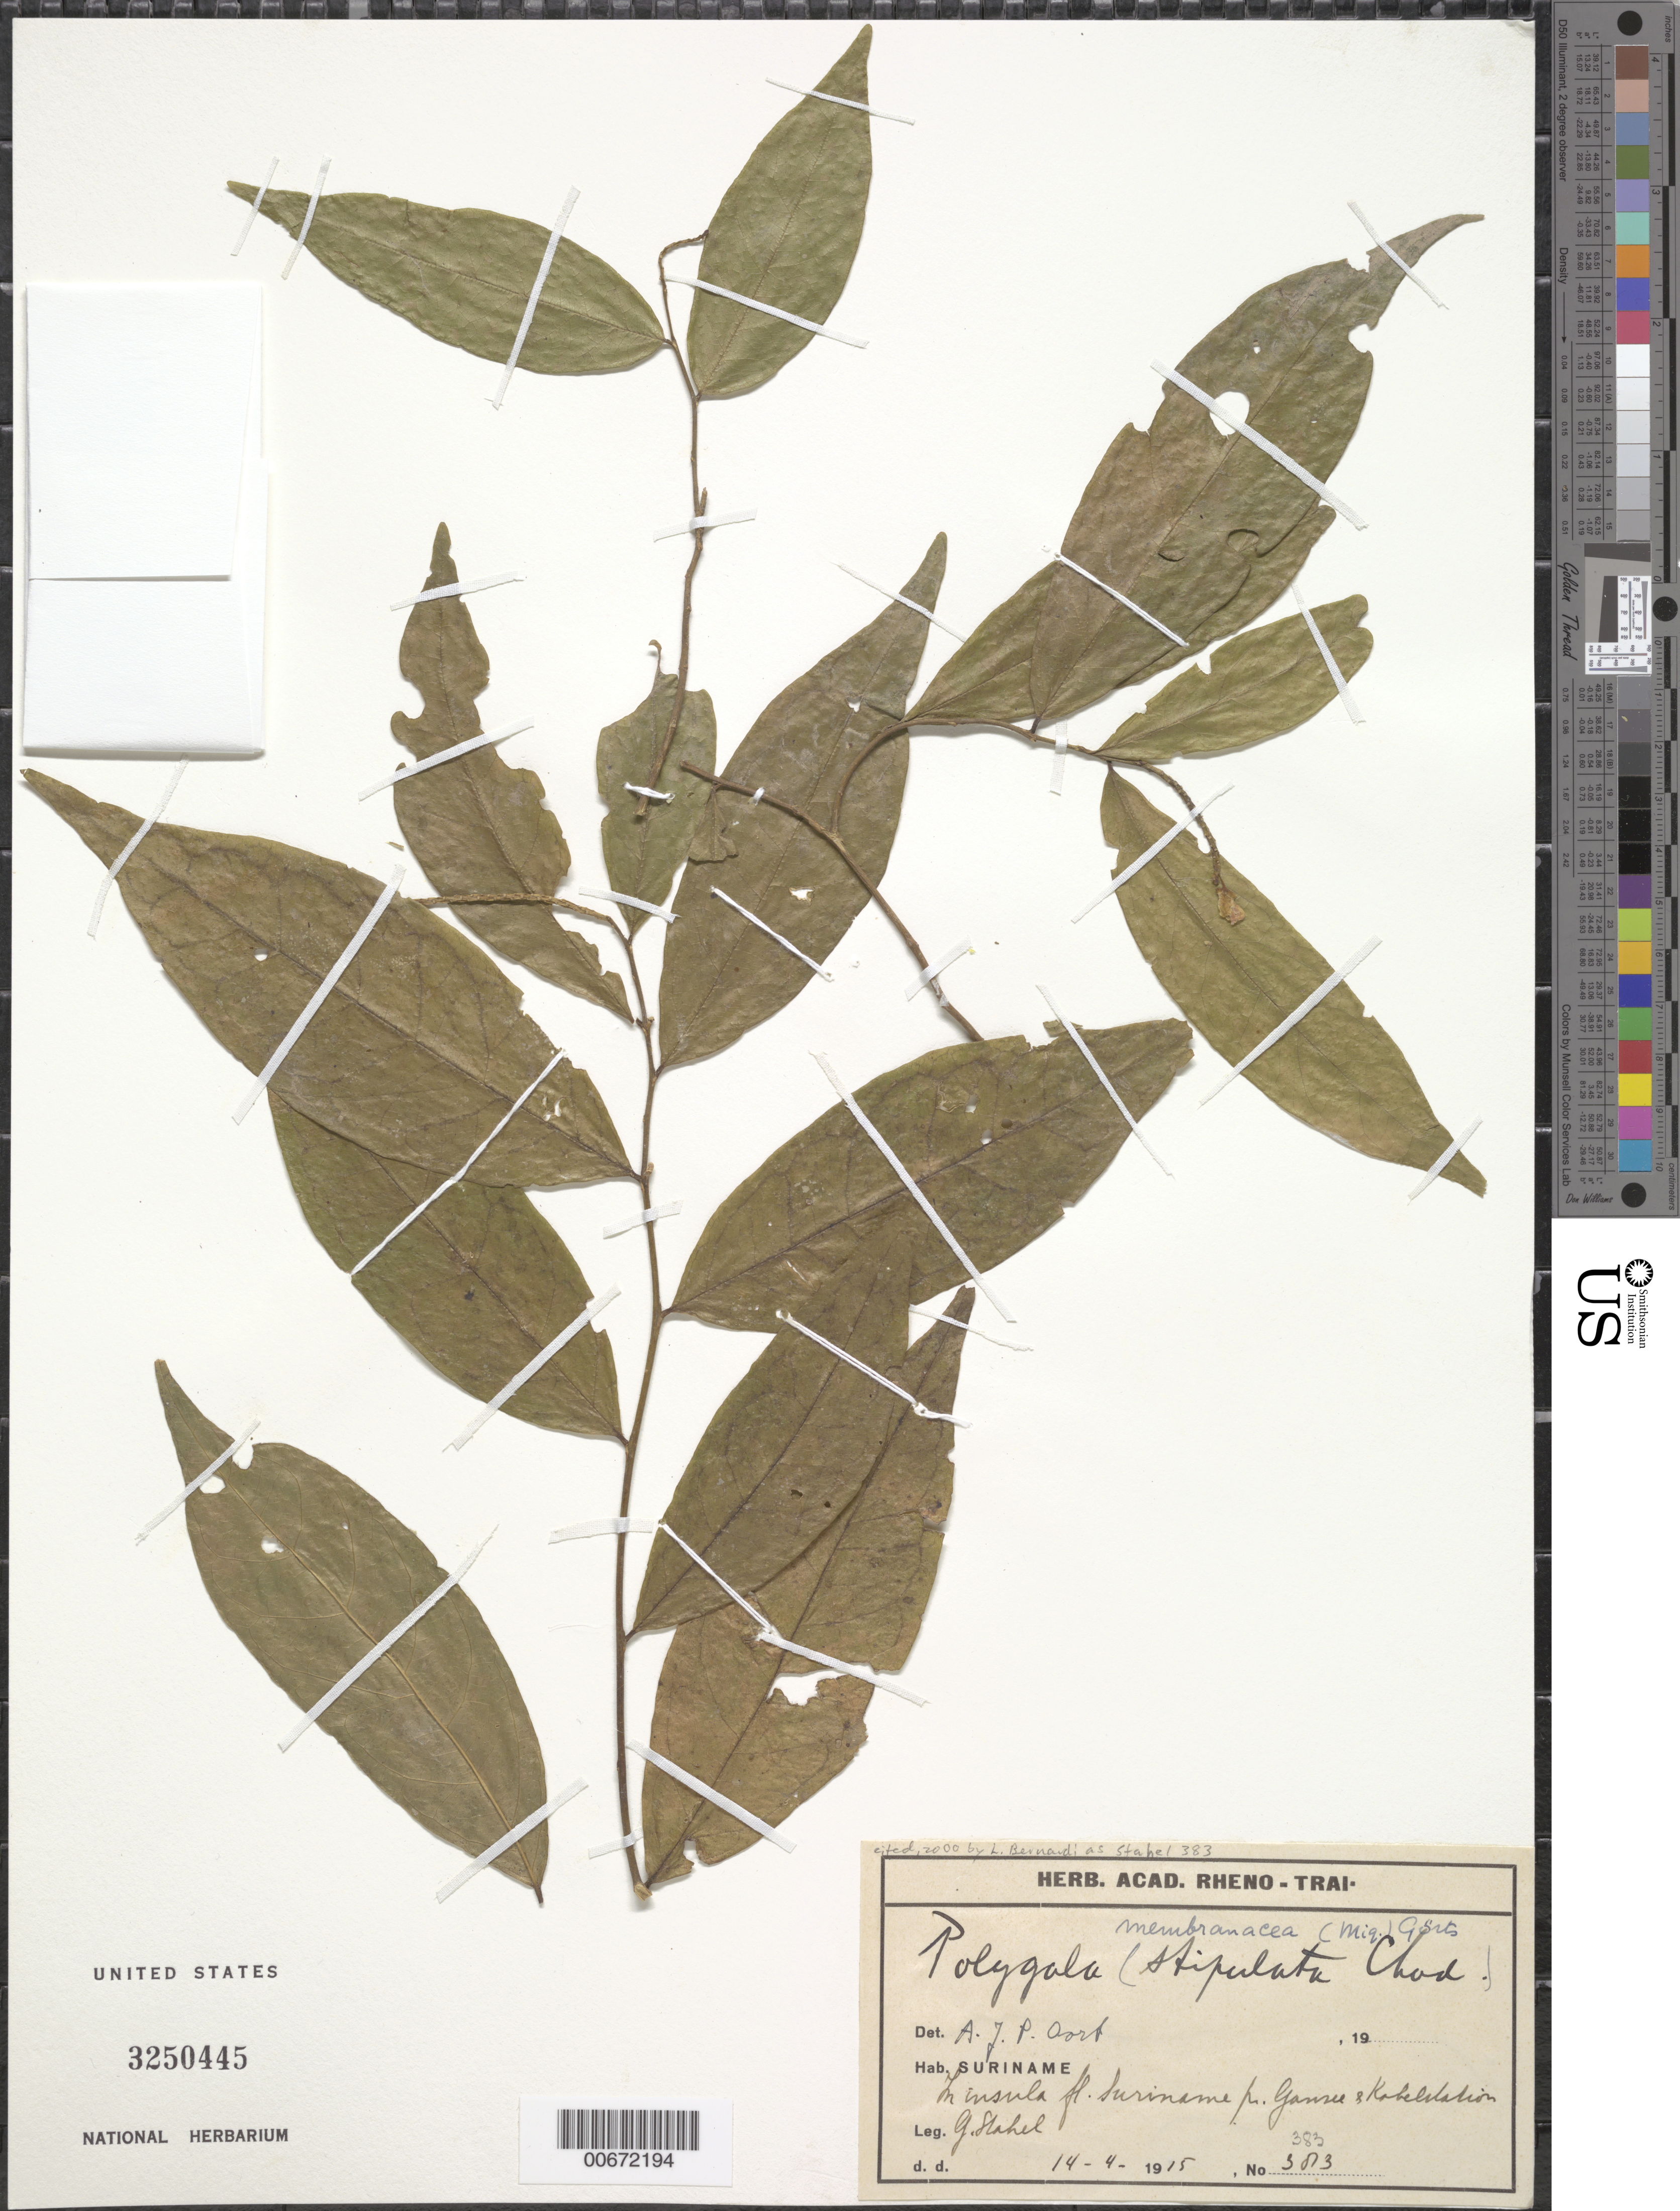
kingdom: Plantae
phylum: Tracheophyta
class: Magnoliopsida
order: Fabales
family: Polygalaceae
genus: Polygala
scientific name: Polygala membranacea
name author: (Miq.) Görts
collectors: G. Stahel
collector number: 383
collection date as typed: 14-Apr-15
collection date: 1915-04-14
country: Suriname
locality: SURINAME R., betw. Gansee & Kabelstation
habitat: Insula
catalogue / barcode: US 3250445